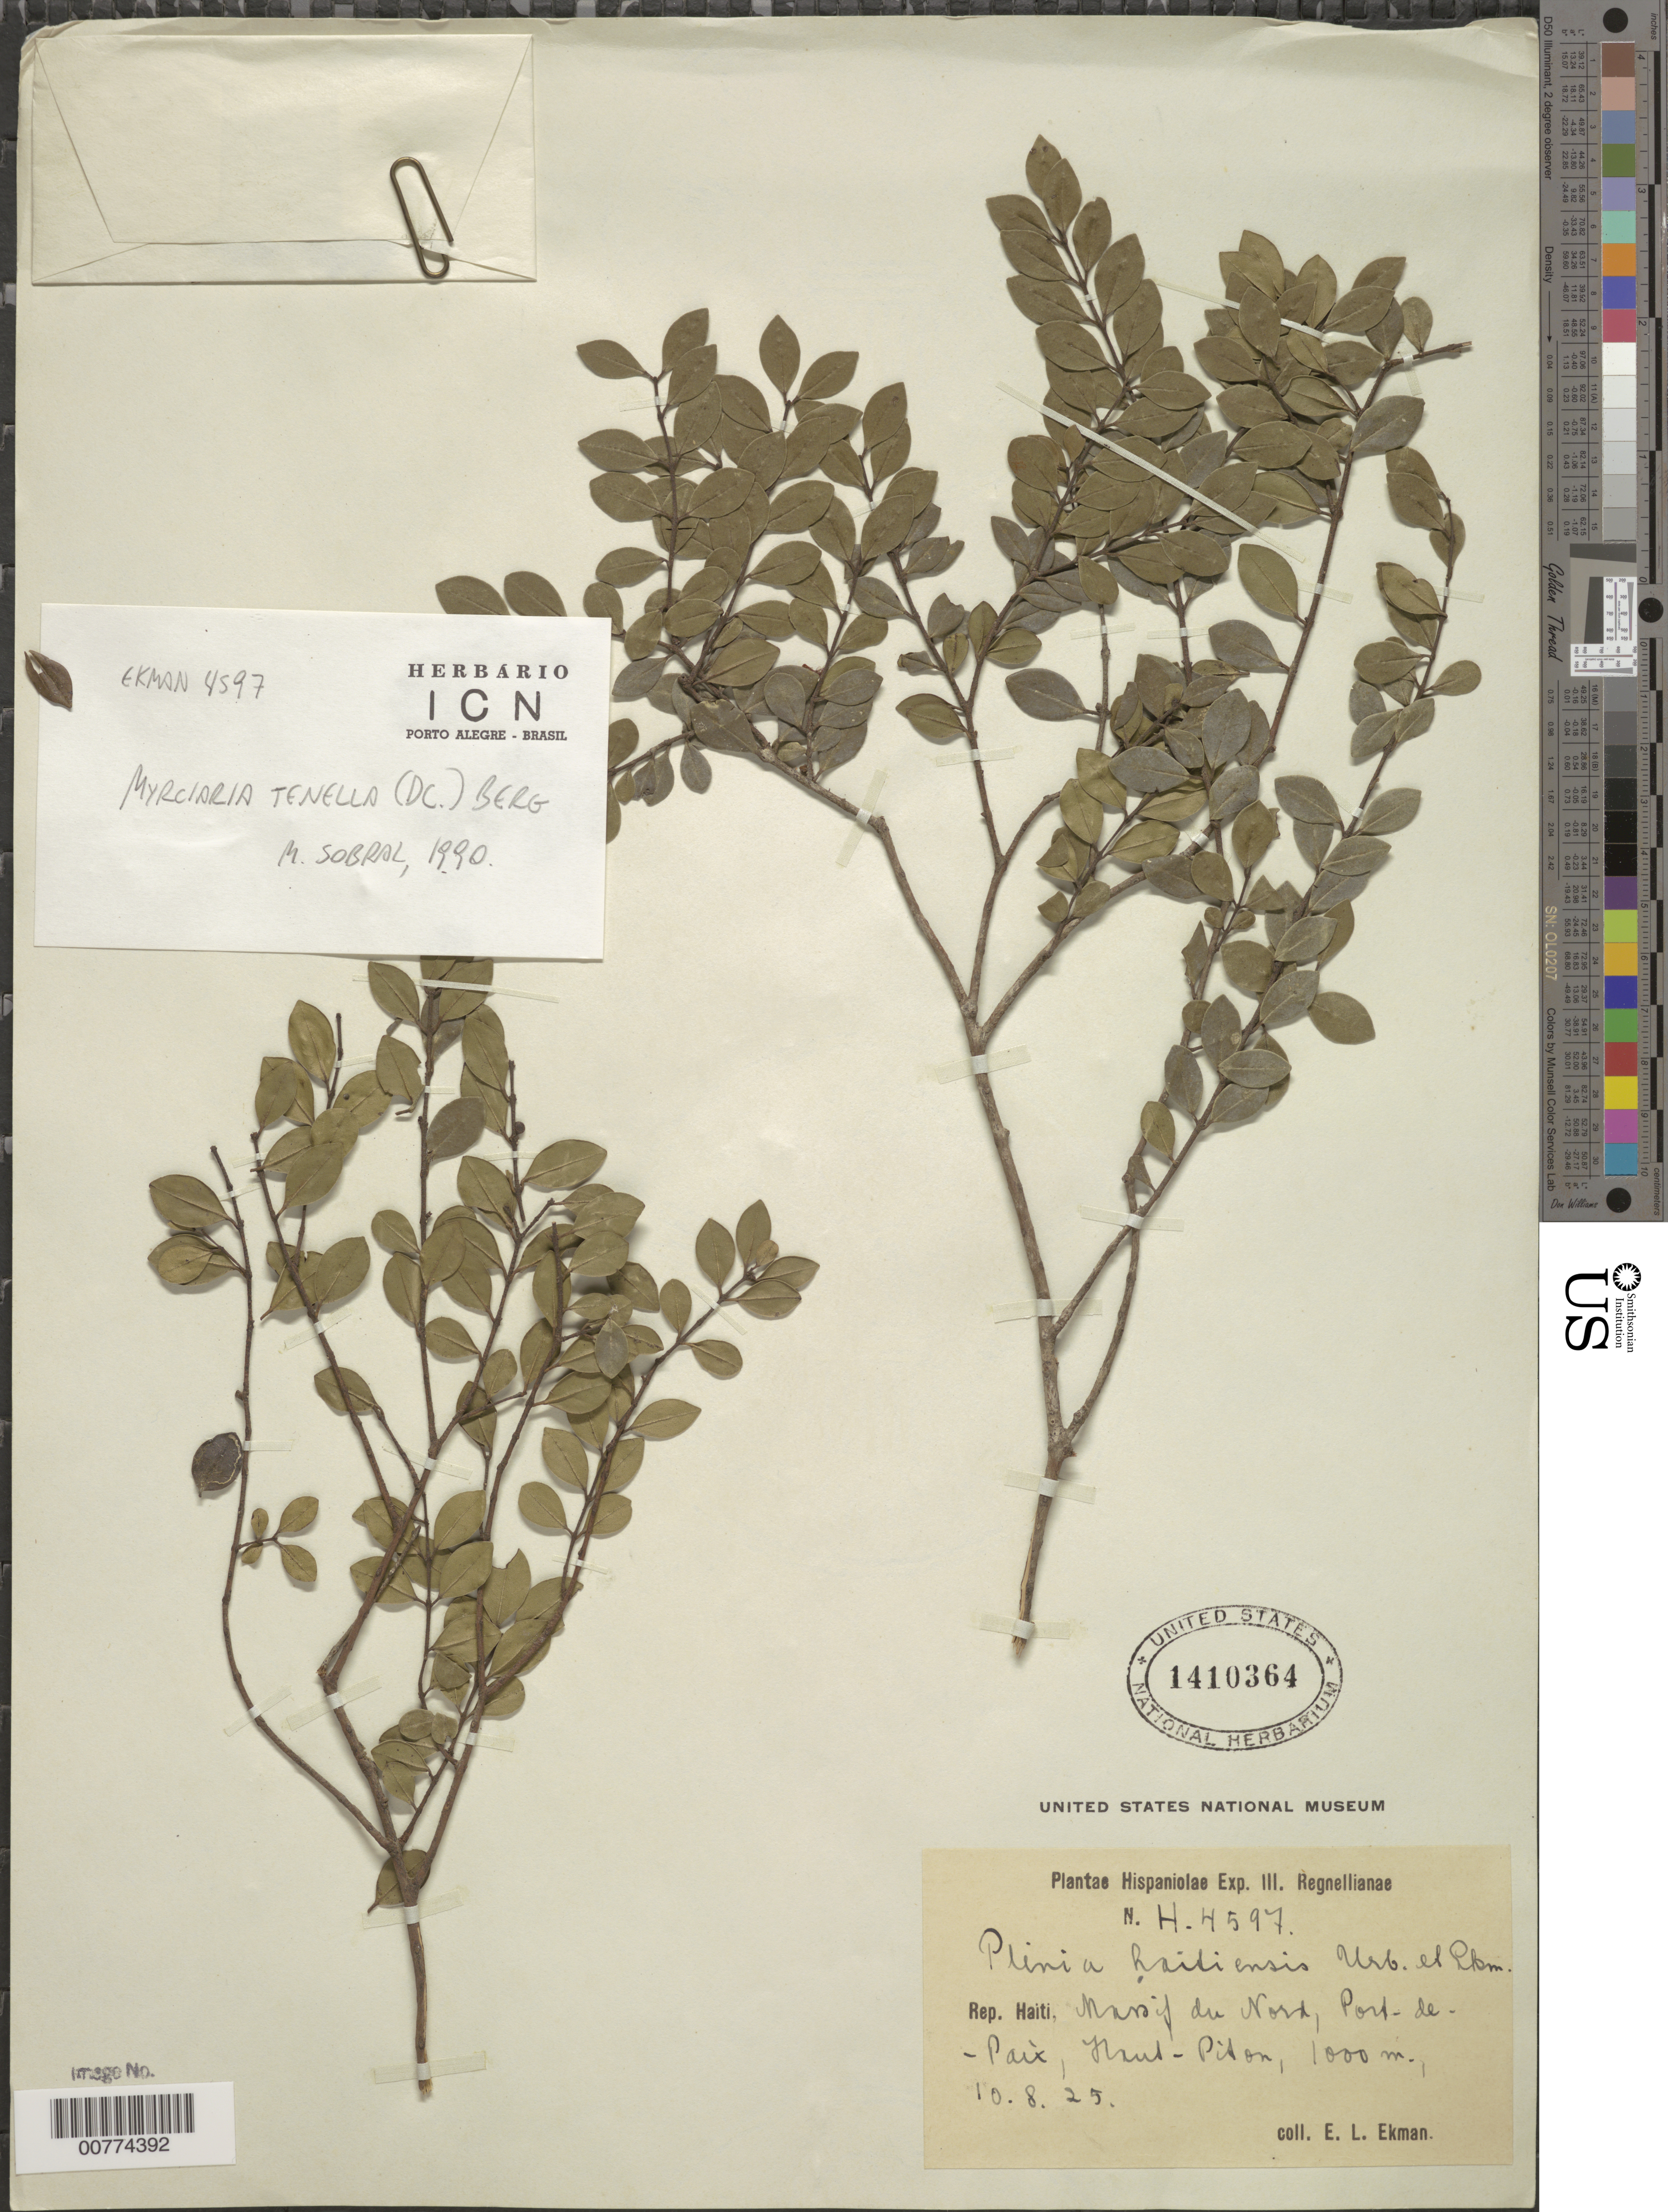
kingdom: Plantae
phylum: Tracheophyta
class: Magnoliopsida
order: Myrtales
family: Myrtaceae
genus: Myrciaria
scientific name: Myrciaria tenella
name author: (DC.) O. Berg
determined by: Sobral, M.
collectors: E. L. Ekman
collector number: H 4597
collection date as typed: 10 Aug 1925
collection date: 1925-08-10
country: Haiti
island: Hispaniola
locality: Massif du Nord, Port-de-Paix, Haut-Piton.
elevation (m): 1000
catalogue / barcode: US 1410364